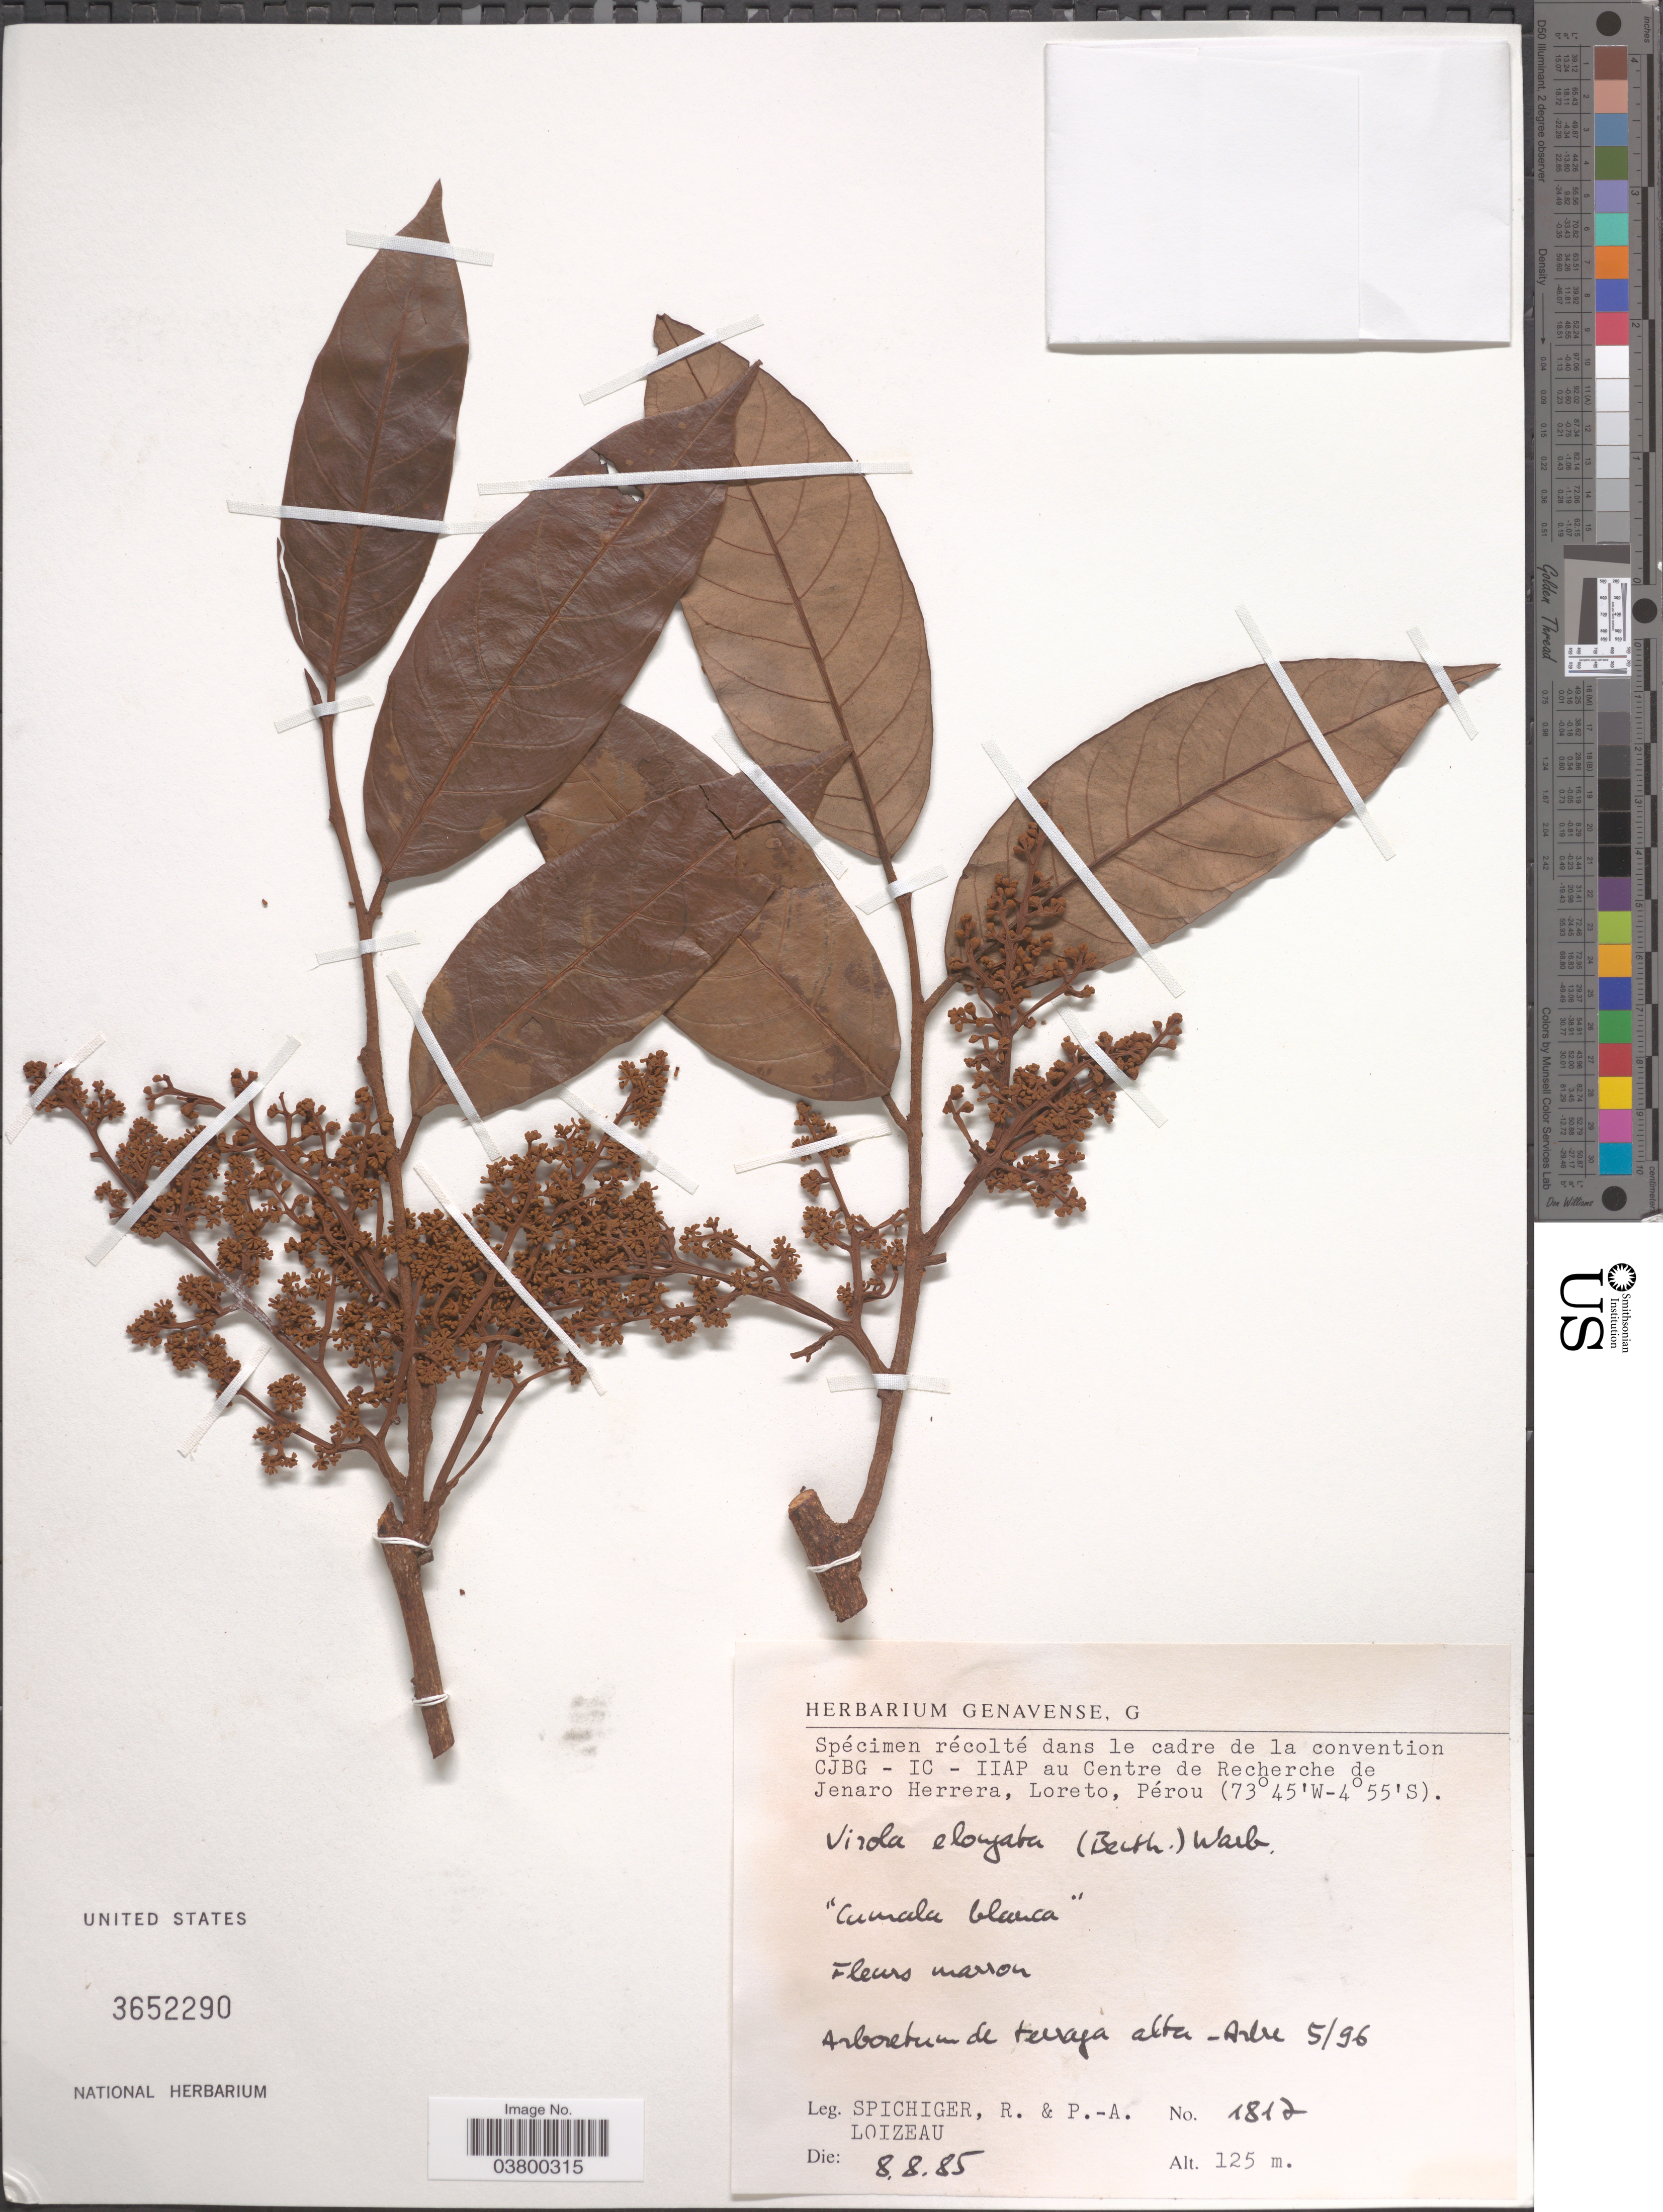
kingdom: Plantae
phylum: Tracheophyta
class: Magnoliopsida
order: Magnoliales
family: Myristicaceae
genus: Virola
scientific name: Virola elongata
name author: (Benth.) Warb.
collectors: R. Spichiger & P. Loizeau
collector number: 1817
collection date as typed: Transcribed d/m/y: 8/8/85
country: Peru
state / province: Loreto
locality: Centre de Recherche de Jenaro Herrera, Pérou. Arboretum de terraza alta. Arbre 5/96.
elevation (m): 125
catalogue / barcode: US 3652290